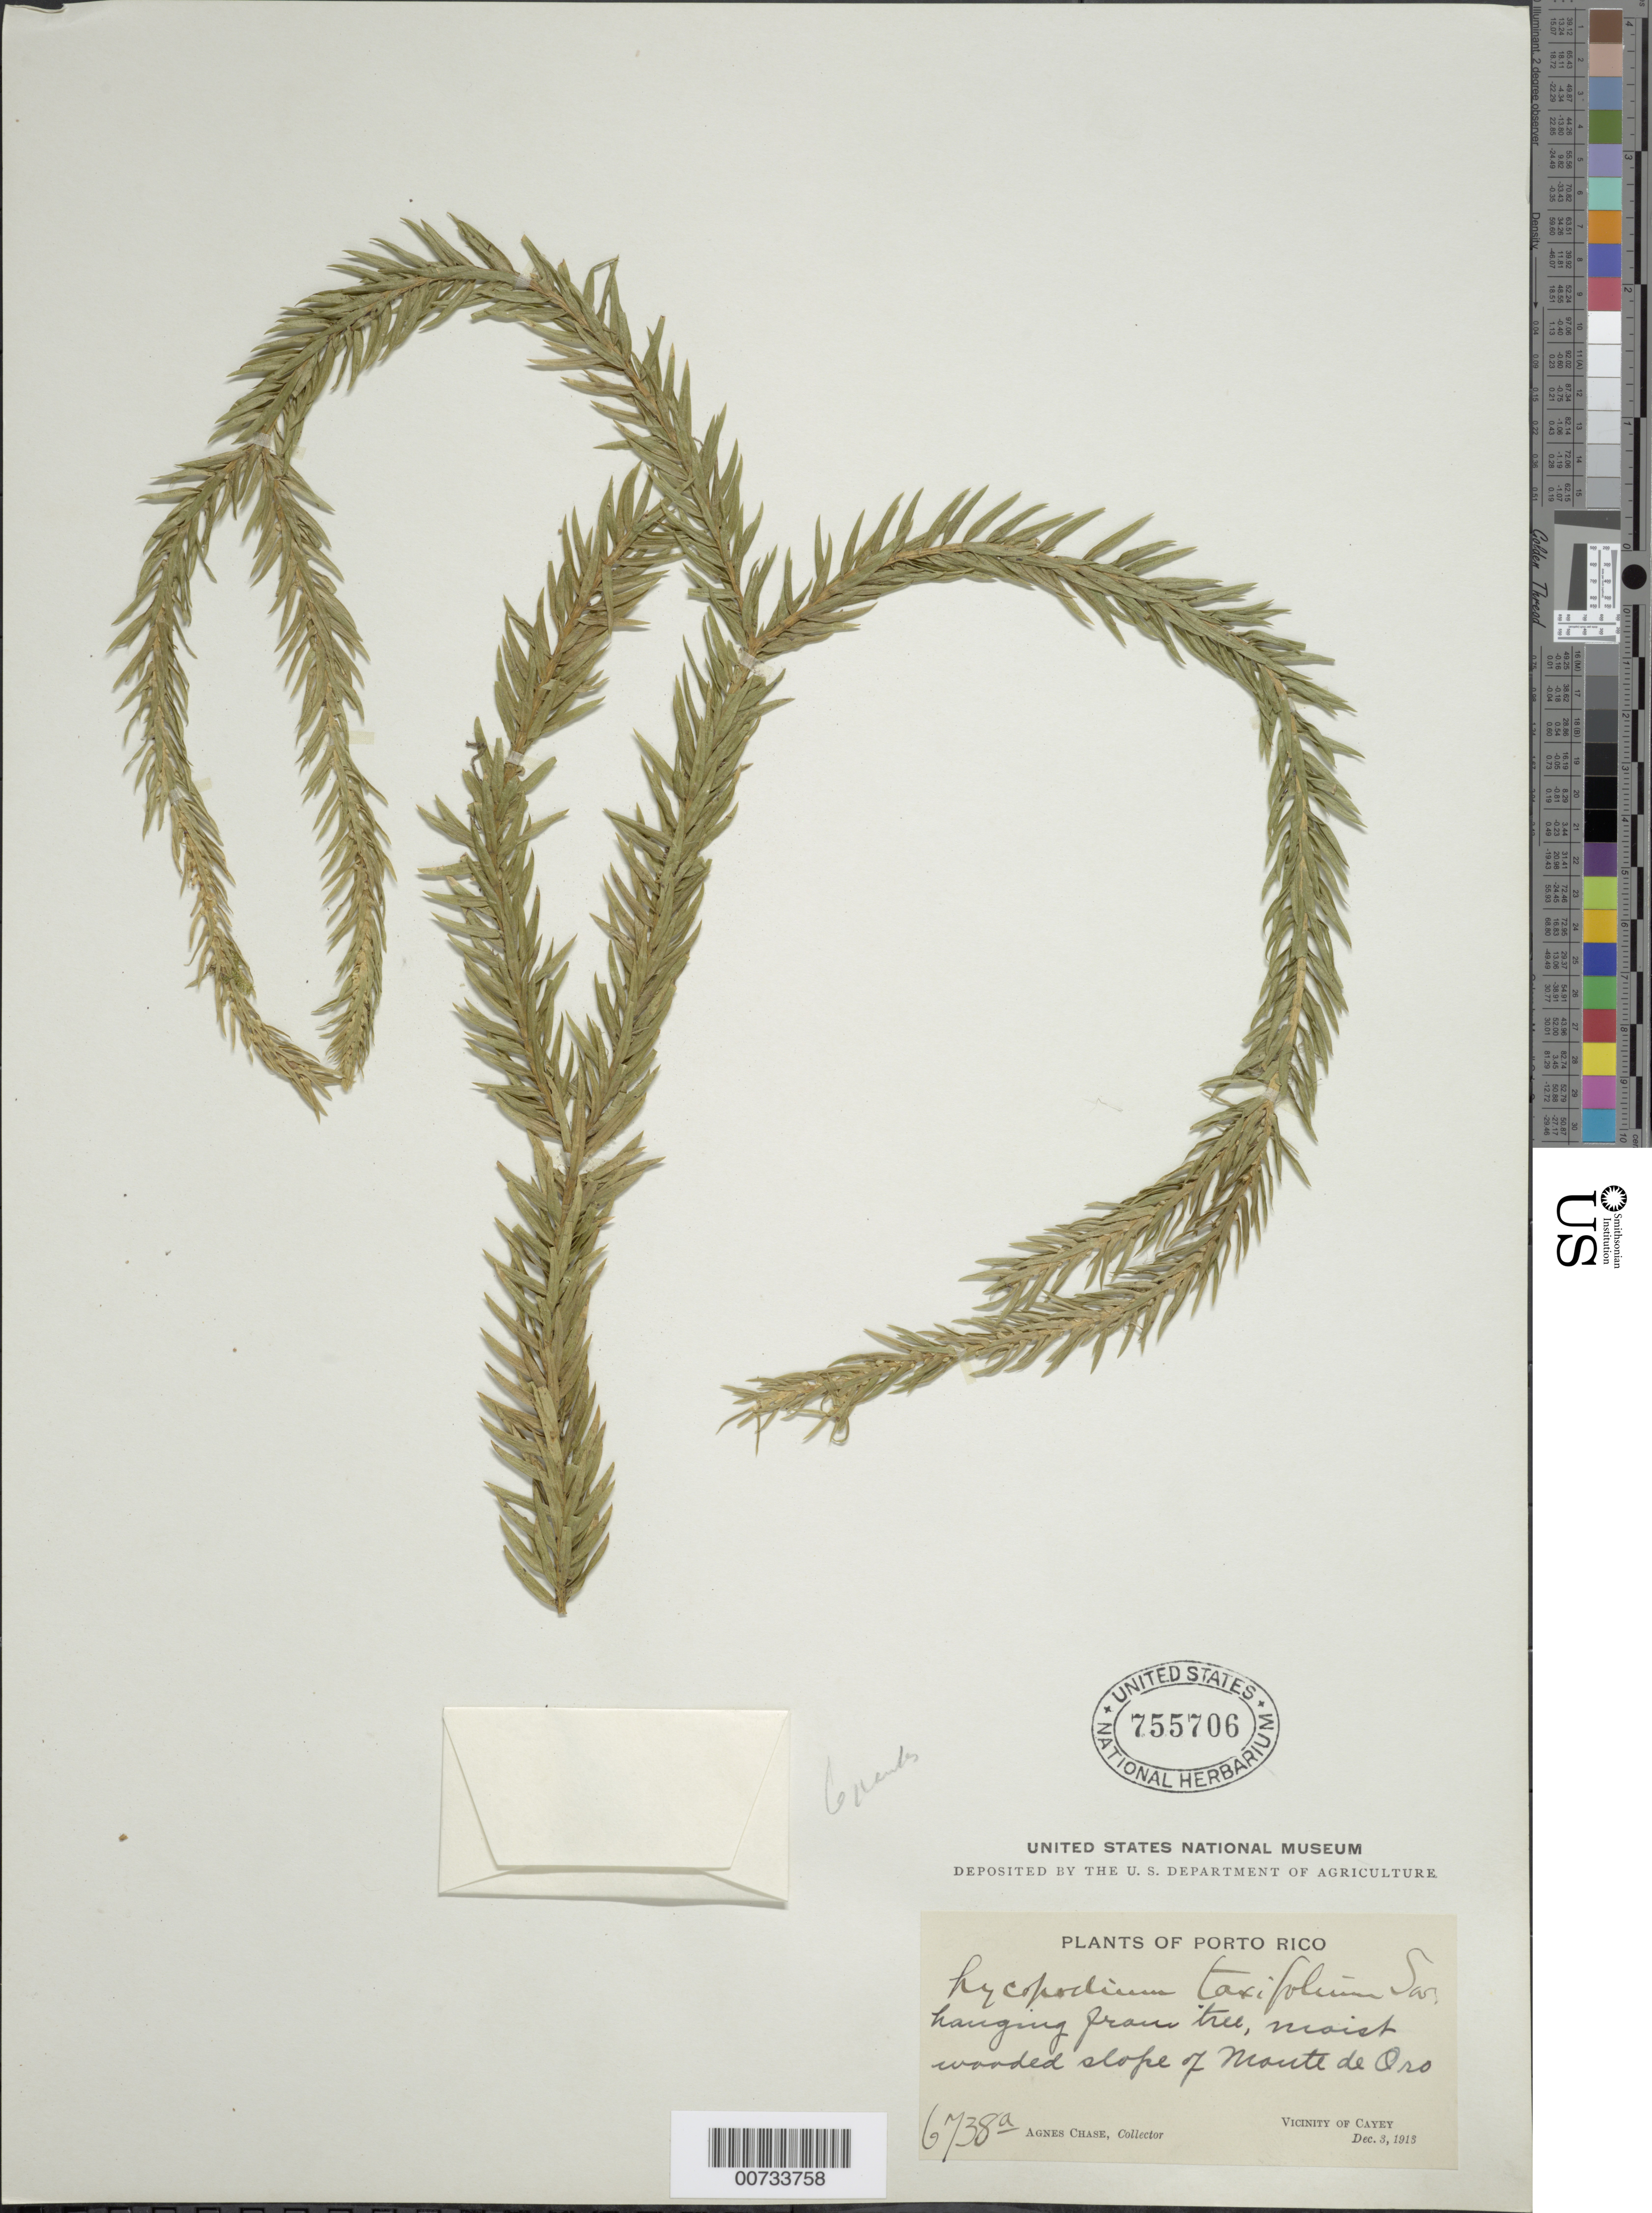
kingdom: Plantae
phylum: Tracheophyta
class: Lycopodiopsida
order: Lycopodiales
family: Lycopodiaceae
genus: Phlegmariurus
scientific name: Phlegmariurus taxifolius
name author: (Sw.) Á. Löve & D. Löve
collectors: A. Chase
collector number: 6738a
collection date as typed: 03 Dec 1913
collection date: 1913-12-03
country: Puerto Rico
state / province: Cayey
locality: Cayey, Monte de Oro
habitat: Moist wooded slope, hanging from tree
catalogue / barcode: US 755706